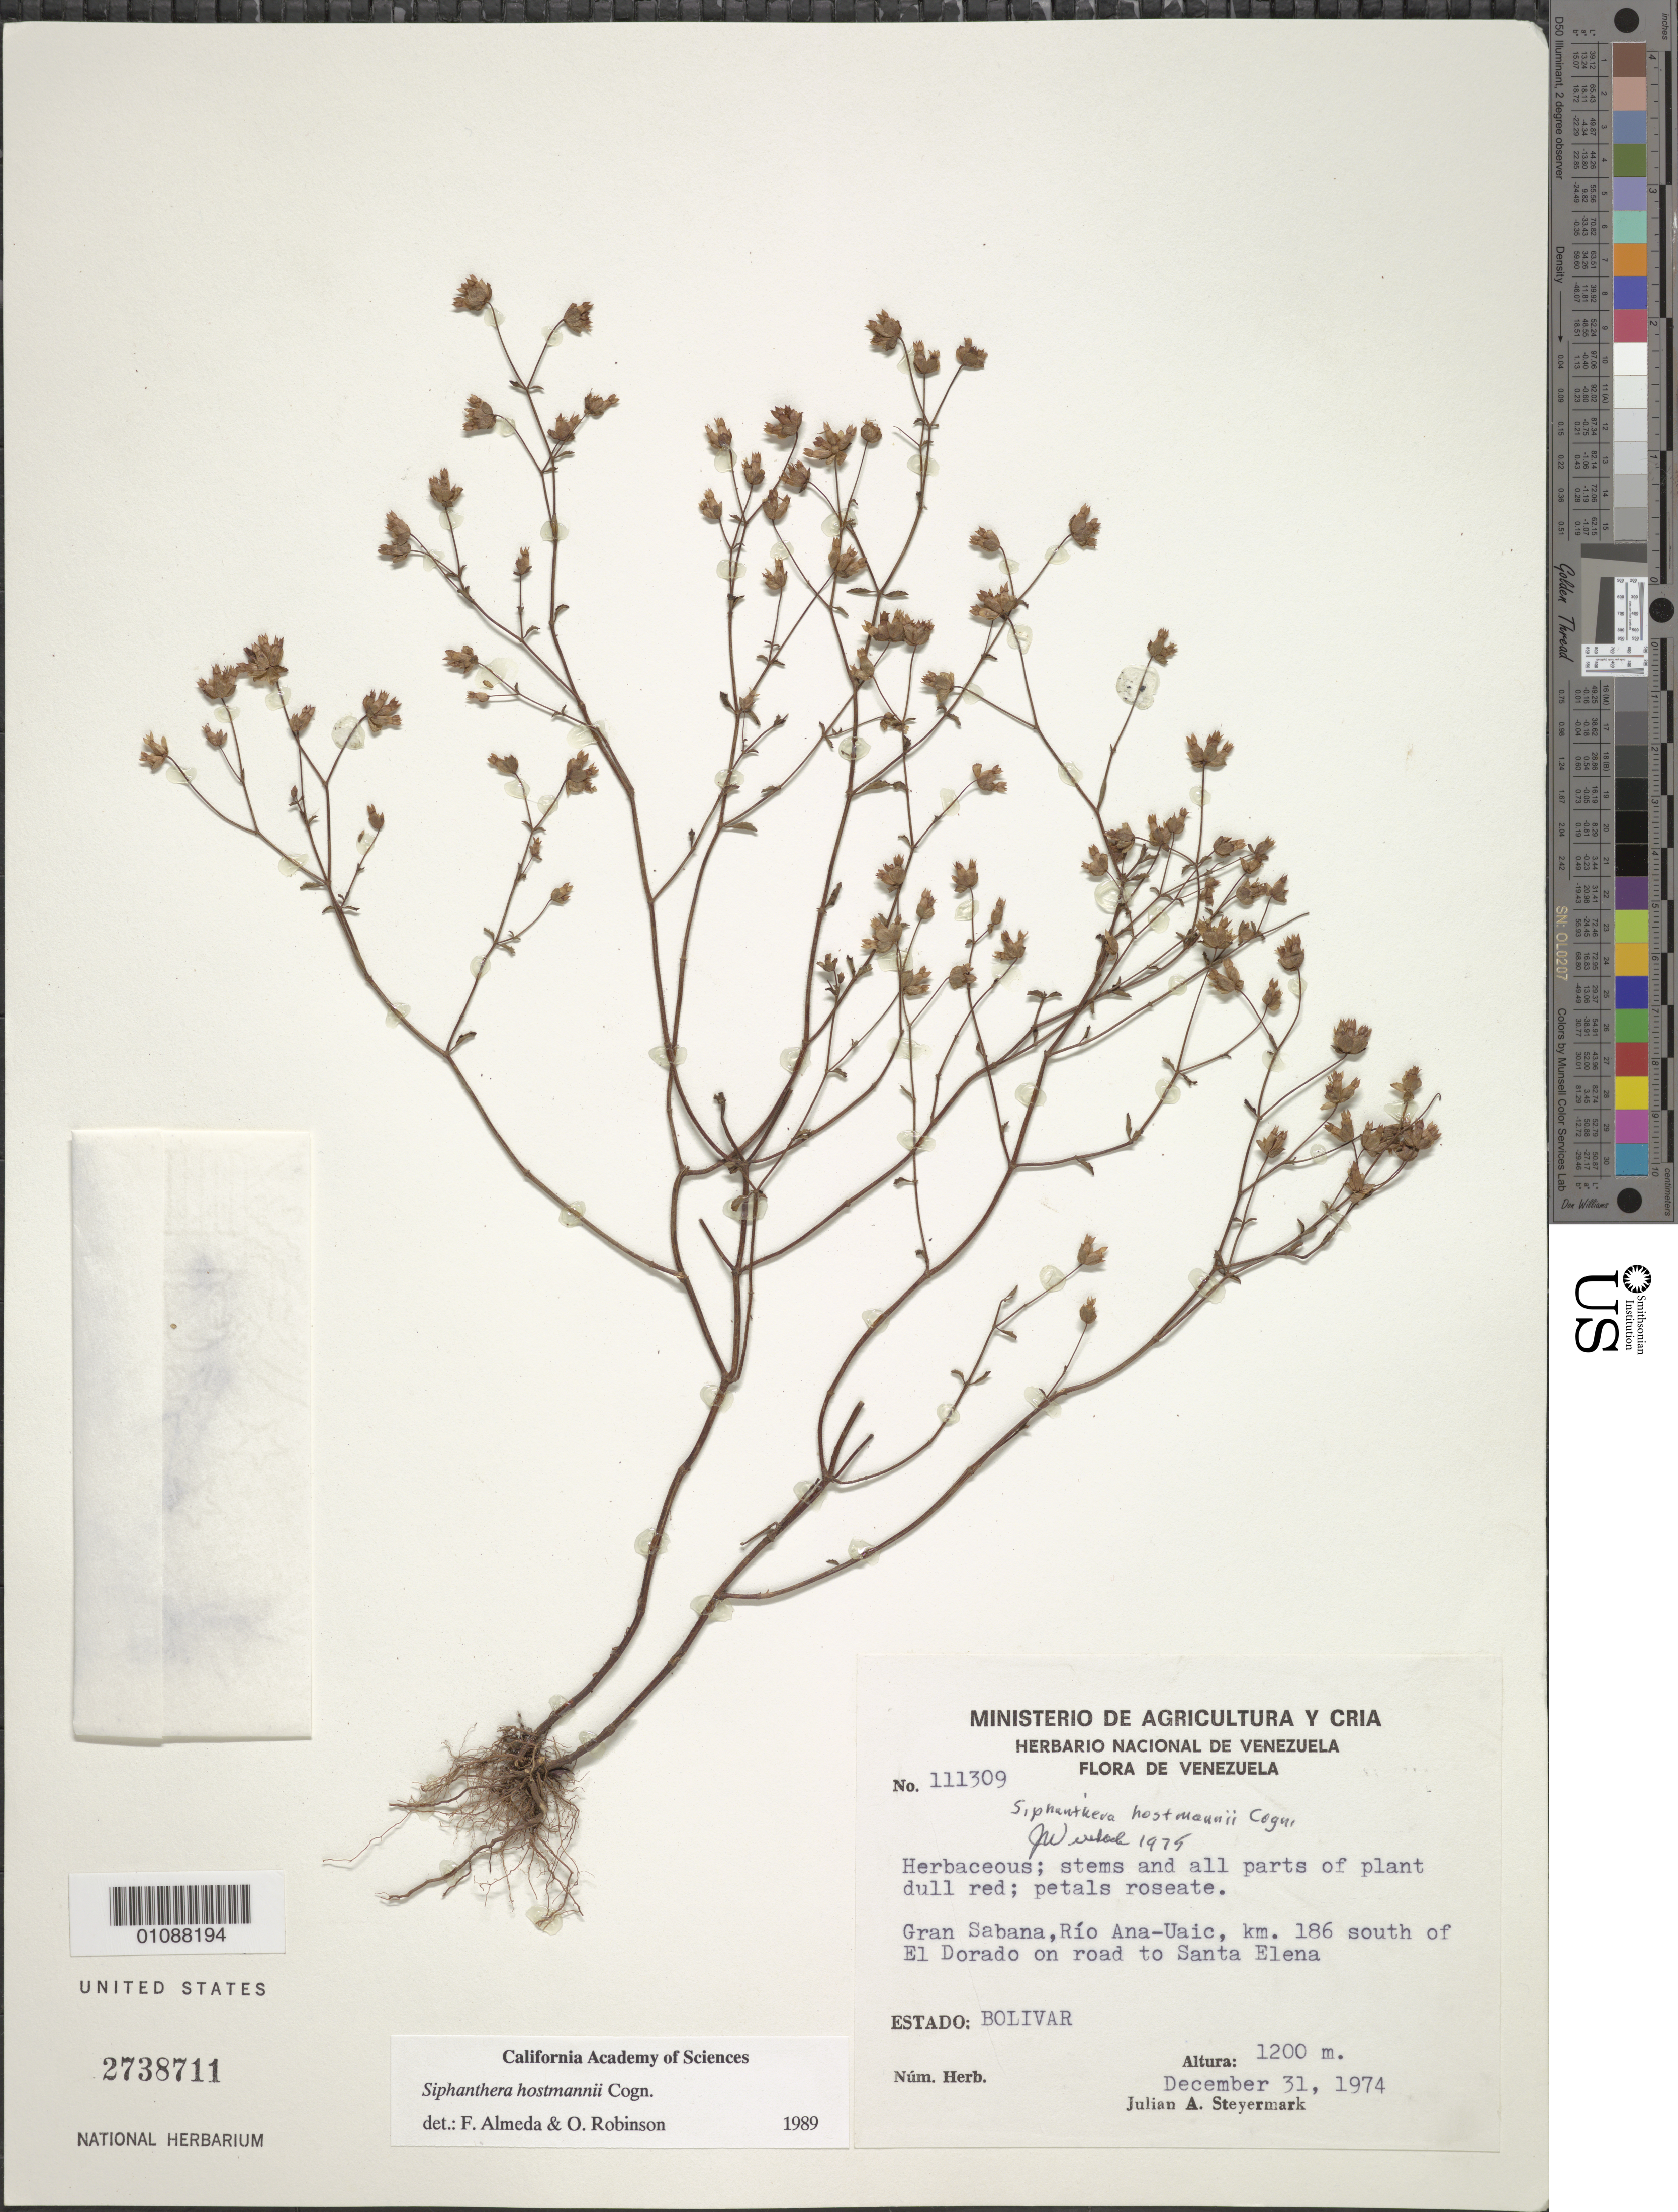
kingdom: Plantae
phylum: Tracheophyta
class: Magnoliopsida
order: Myrtales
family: Melastomataceae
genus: Siphanthera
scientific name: Siphanthera hostmannii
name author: Cogn.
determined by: Almeda, F.; Robinson, O. R.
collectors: J. Steyermark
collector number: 111309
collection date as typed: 31-Dec-74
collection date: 1974-12-31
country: Venezuela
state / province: Bolívar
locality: Gran Sabana, Río Ana-Uaic, km. 186 south of El Dorado on road to Santa Elena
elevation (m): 1200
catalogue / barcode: US 2738711